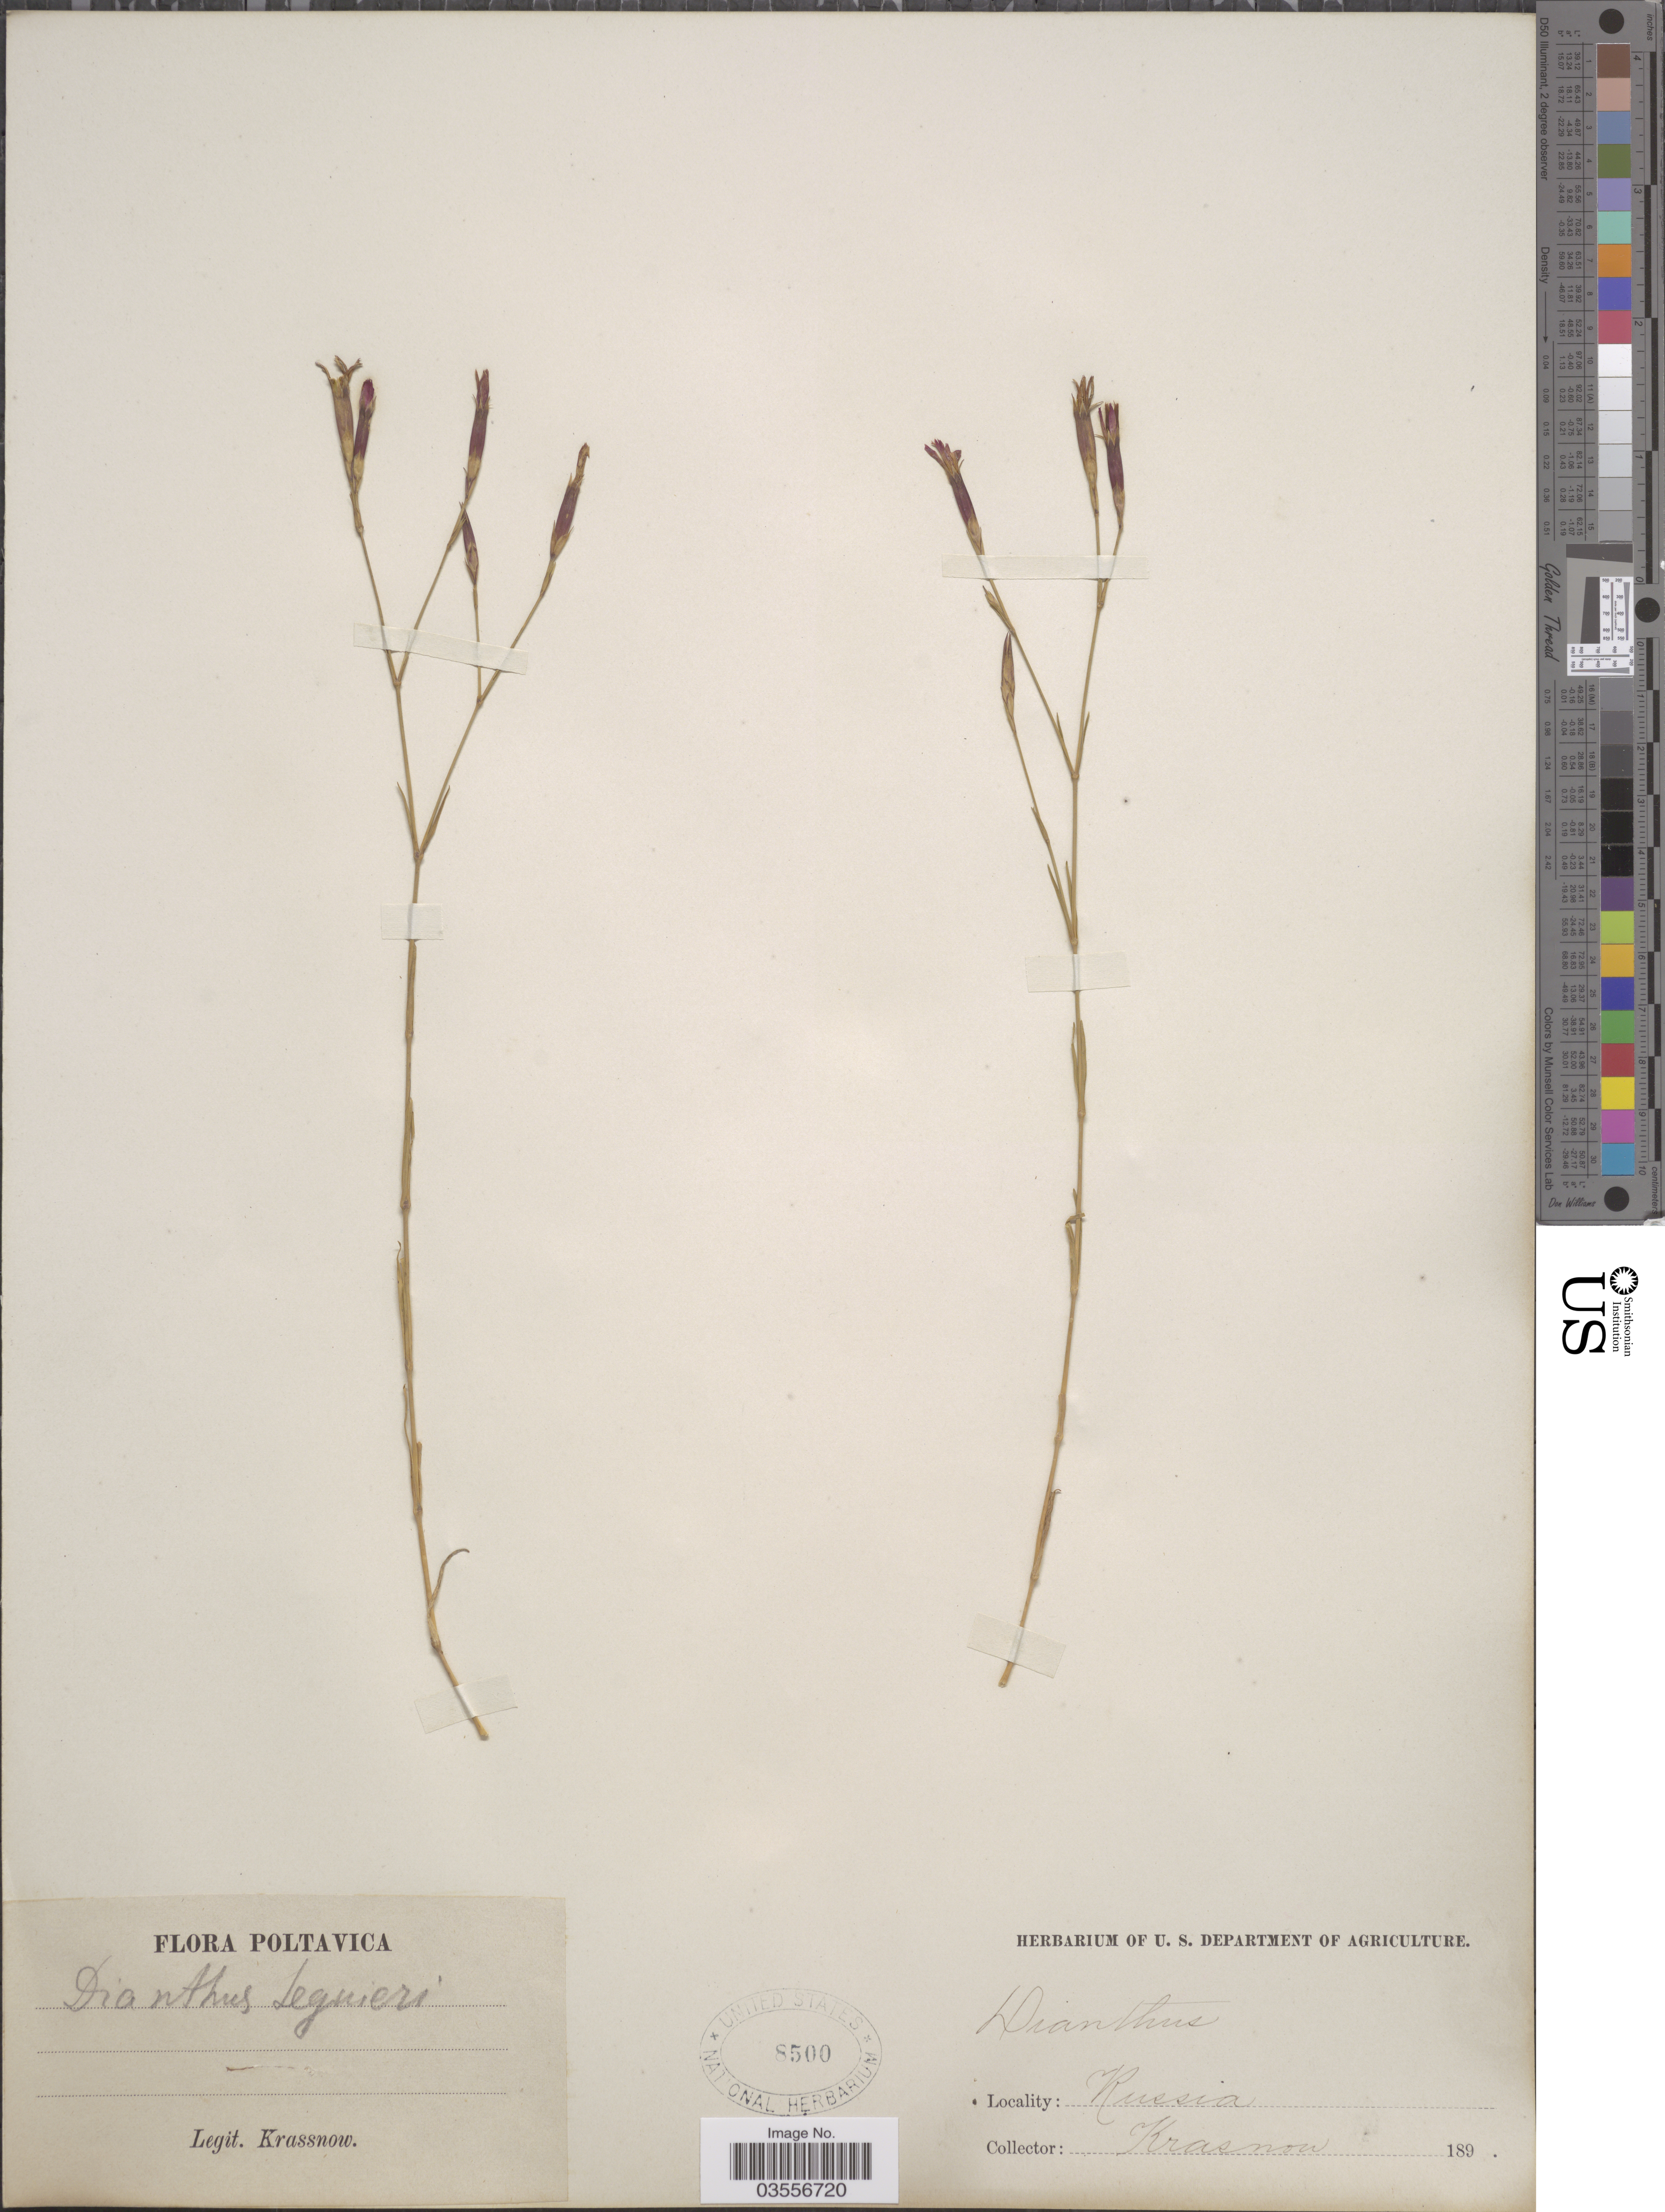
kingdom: Plantae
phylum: Tracheophyta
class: Magnoliopsida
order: Caryophyllales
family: Caryophyllaceae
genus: Dianthus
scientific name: Dianthus seguieri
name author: Vill.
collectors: -. Krassnow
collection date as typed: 189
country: Ukraine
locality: Poltavica. Russia.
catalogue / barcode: US 8500